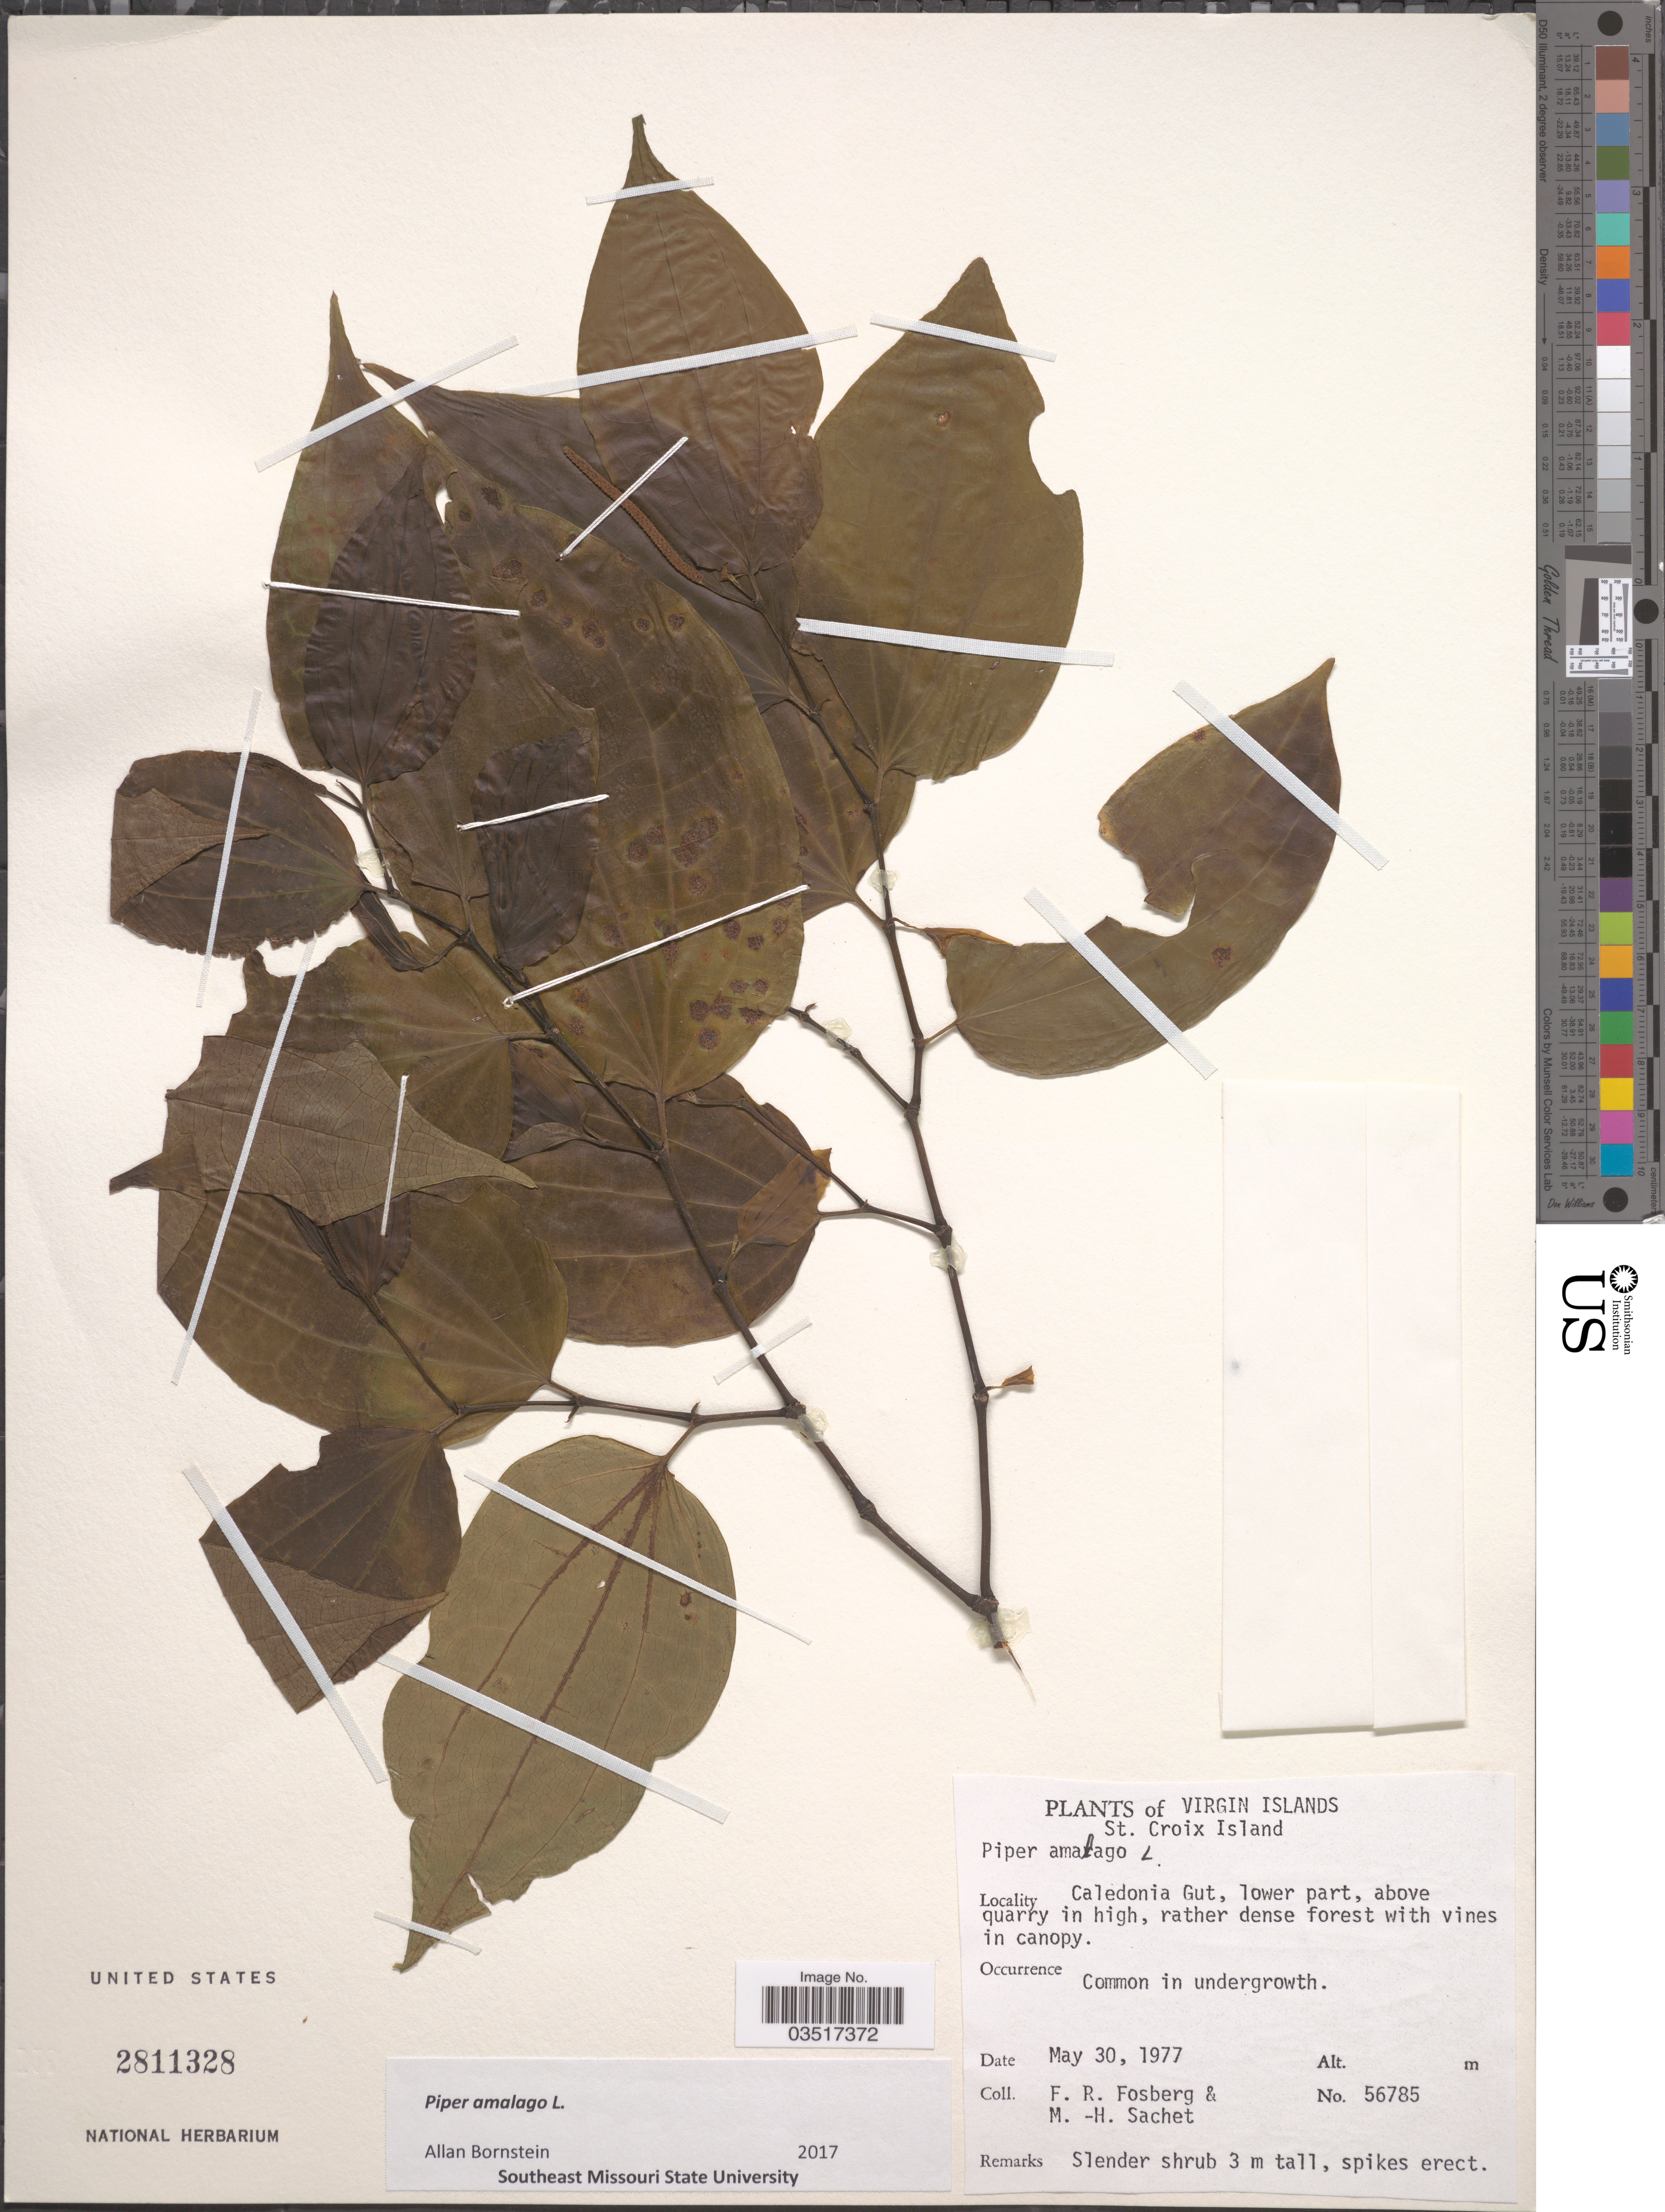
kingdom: Plantae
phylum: Tracheophyta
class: Magnoliopsida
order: Piperales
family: Piperaceae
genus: Piper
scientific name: Piper amalago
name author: L.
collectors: F. R. Fosberg & M.-H. Sachet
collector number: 56785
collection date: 1977-05-30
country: U.S. Virgin Islands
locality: St. Croix Island. Caledonia Gut, lower part, above quarry in high, rather dense forest with vines in canopy.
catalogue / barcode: US 2811328